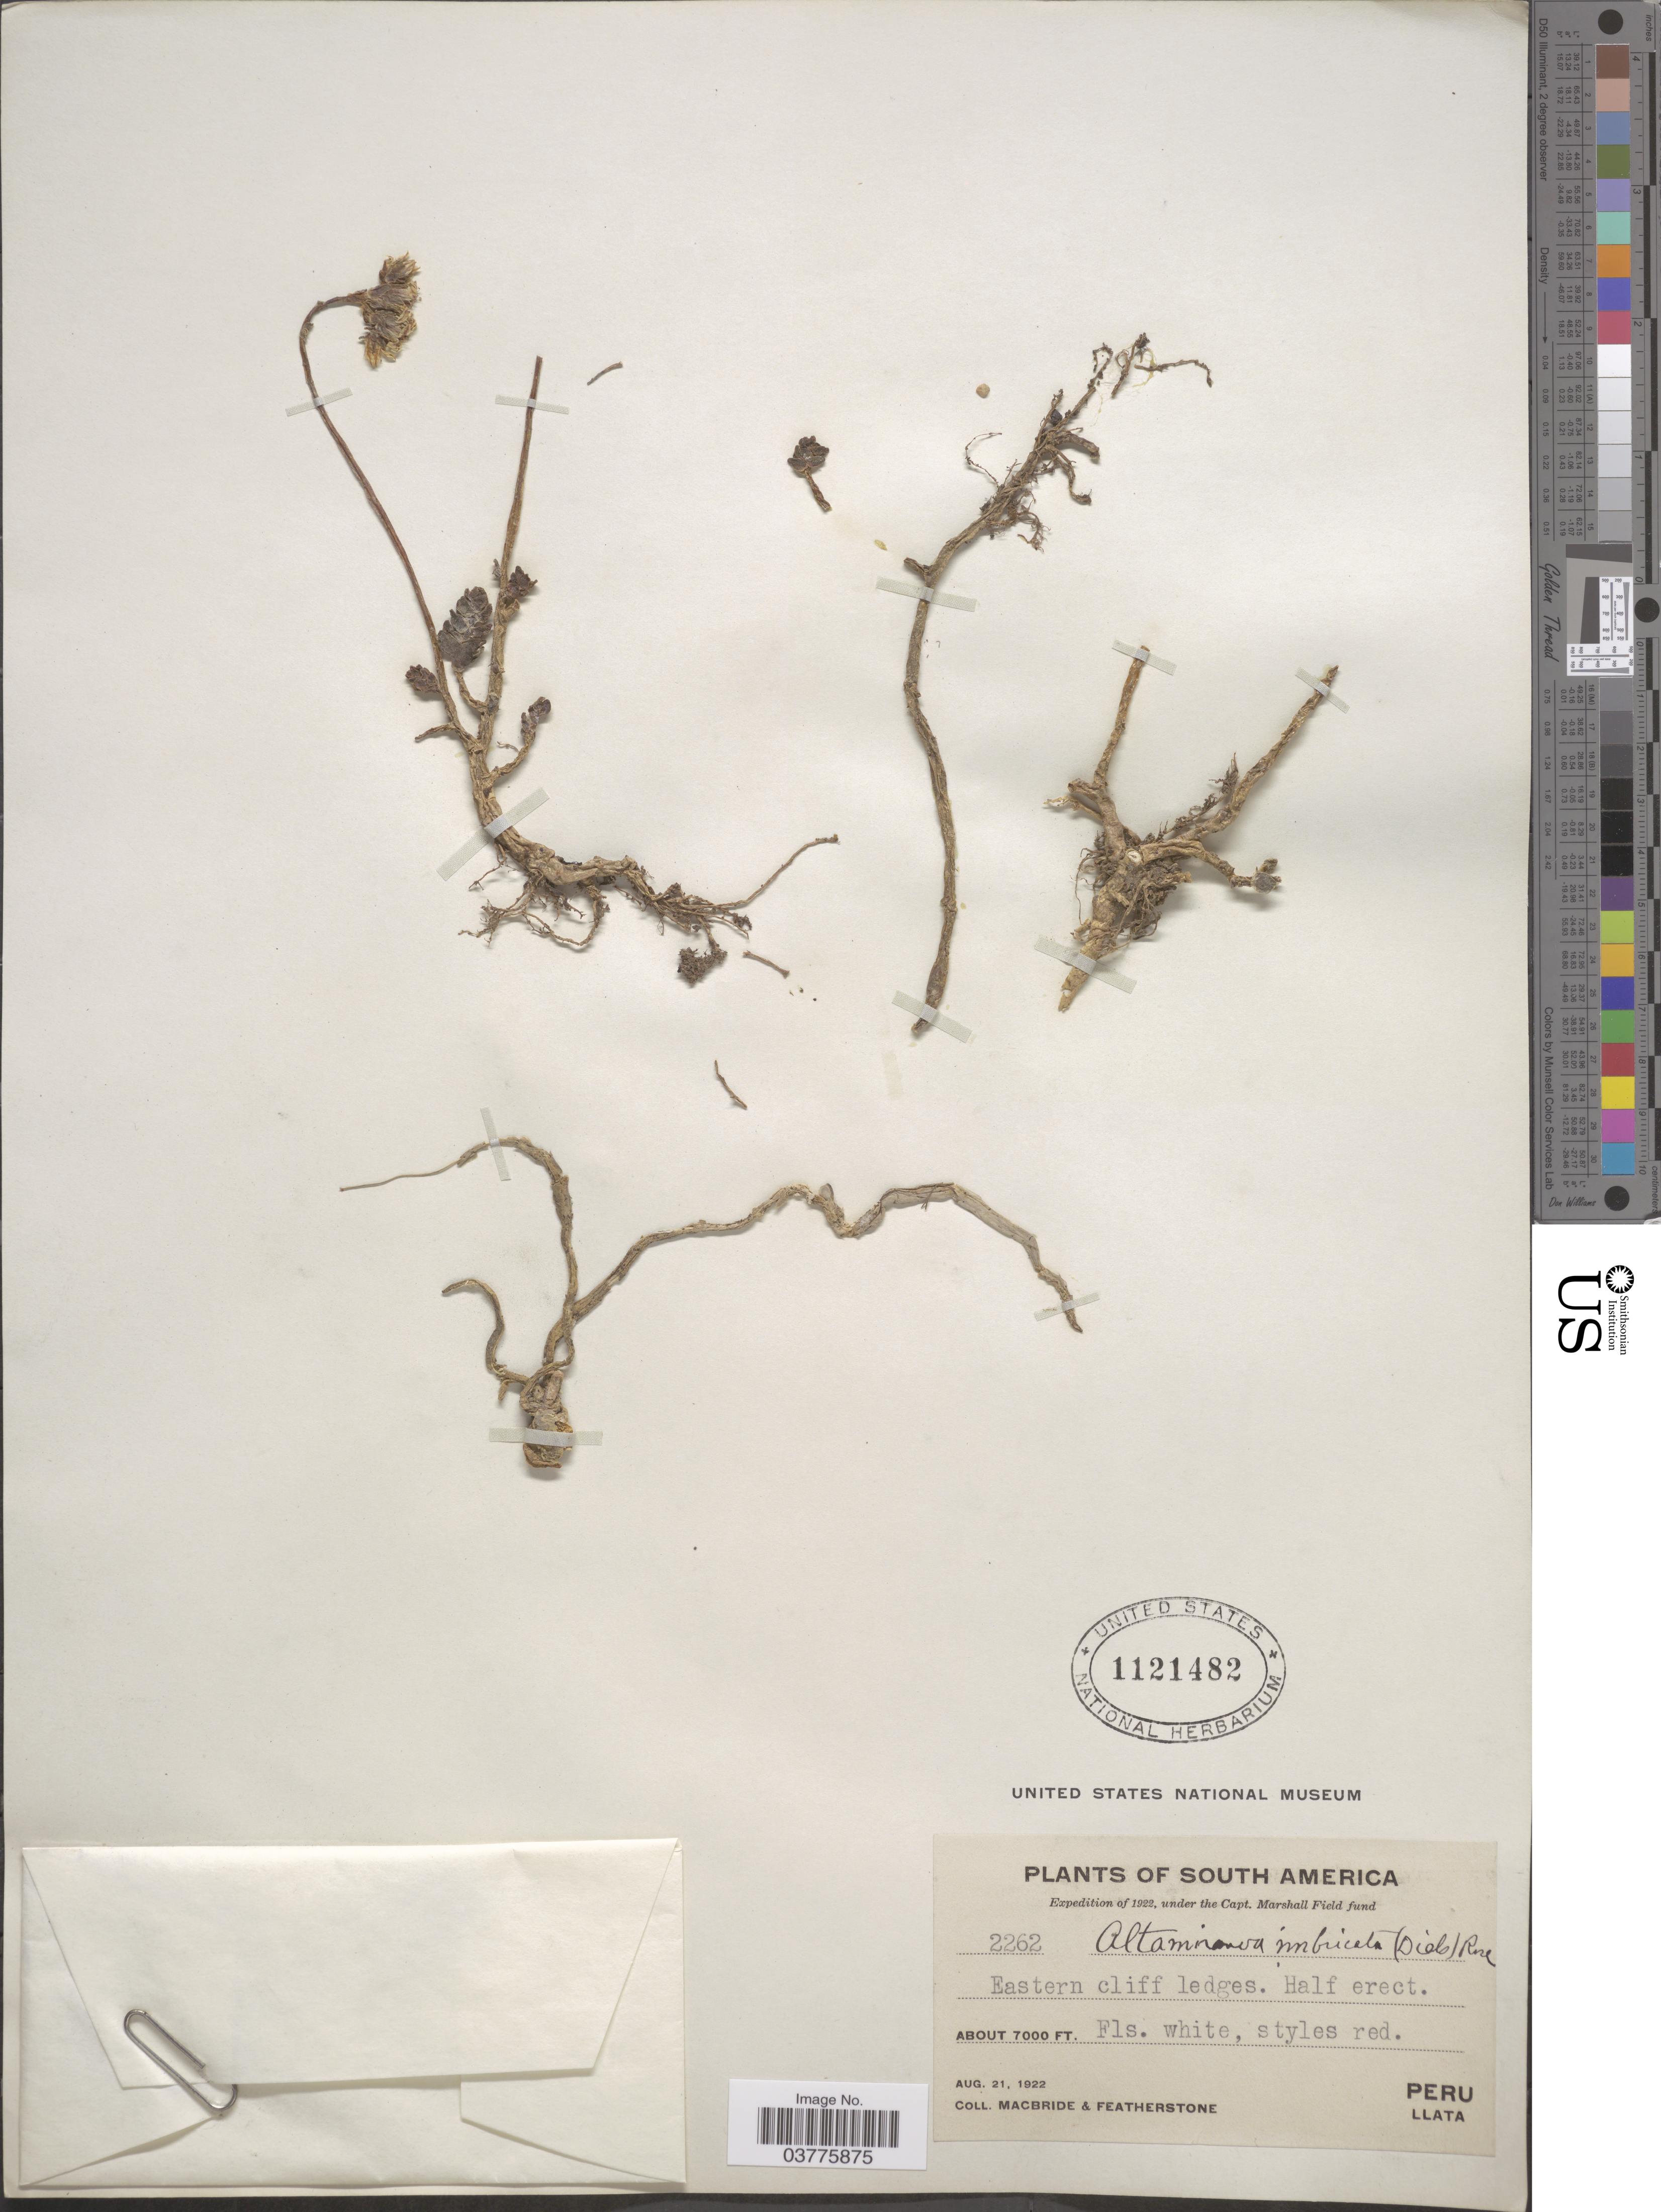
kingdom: Plantae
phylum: Tracheophyta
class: Magnoliopsida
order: Saxifragales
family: Crassulaceae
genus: Sedum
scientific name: Sedum reniforme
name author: (H. Jacobsen) Thiede & 't Hart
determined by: Pino, Guillermo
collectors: Macbride, -- & -. Featherstone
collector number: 2262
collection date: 1922-08-21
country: Peru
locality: Eastern cliff ledges. Llata.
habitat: Eastern cliff ledges.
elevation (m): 2134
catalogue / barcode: US 1121482